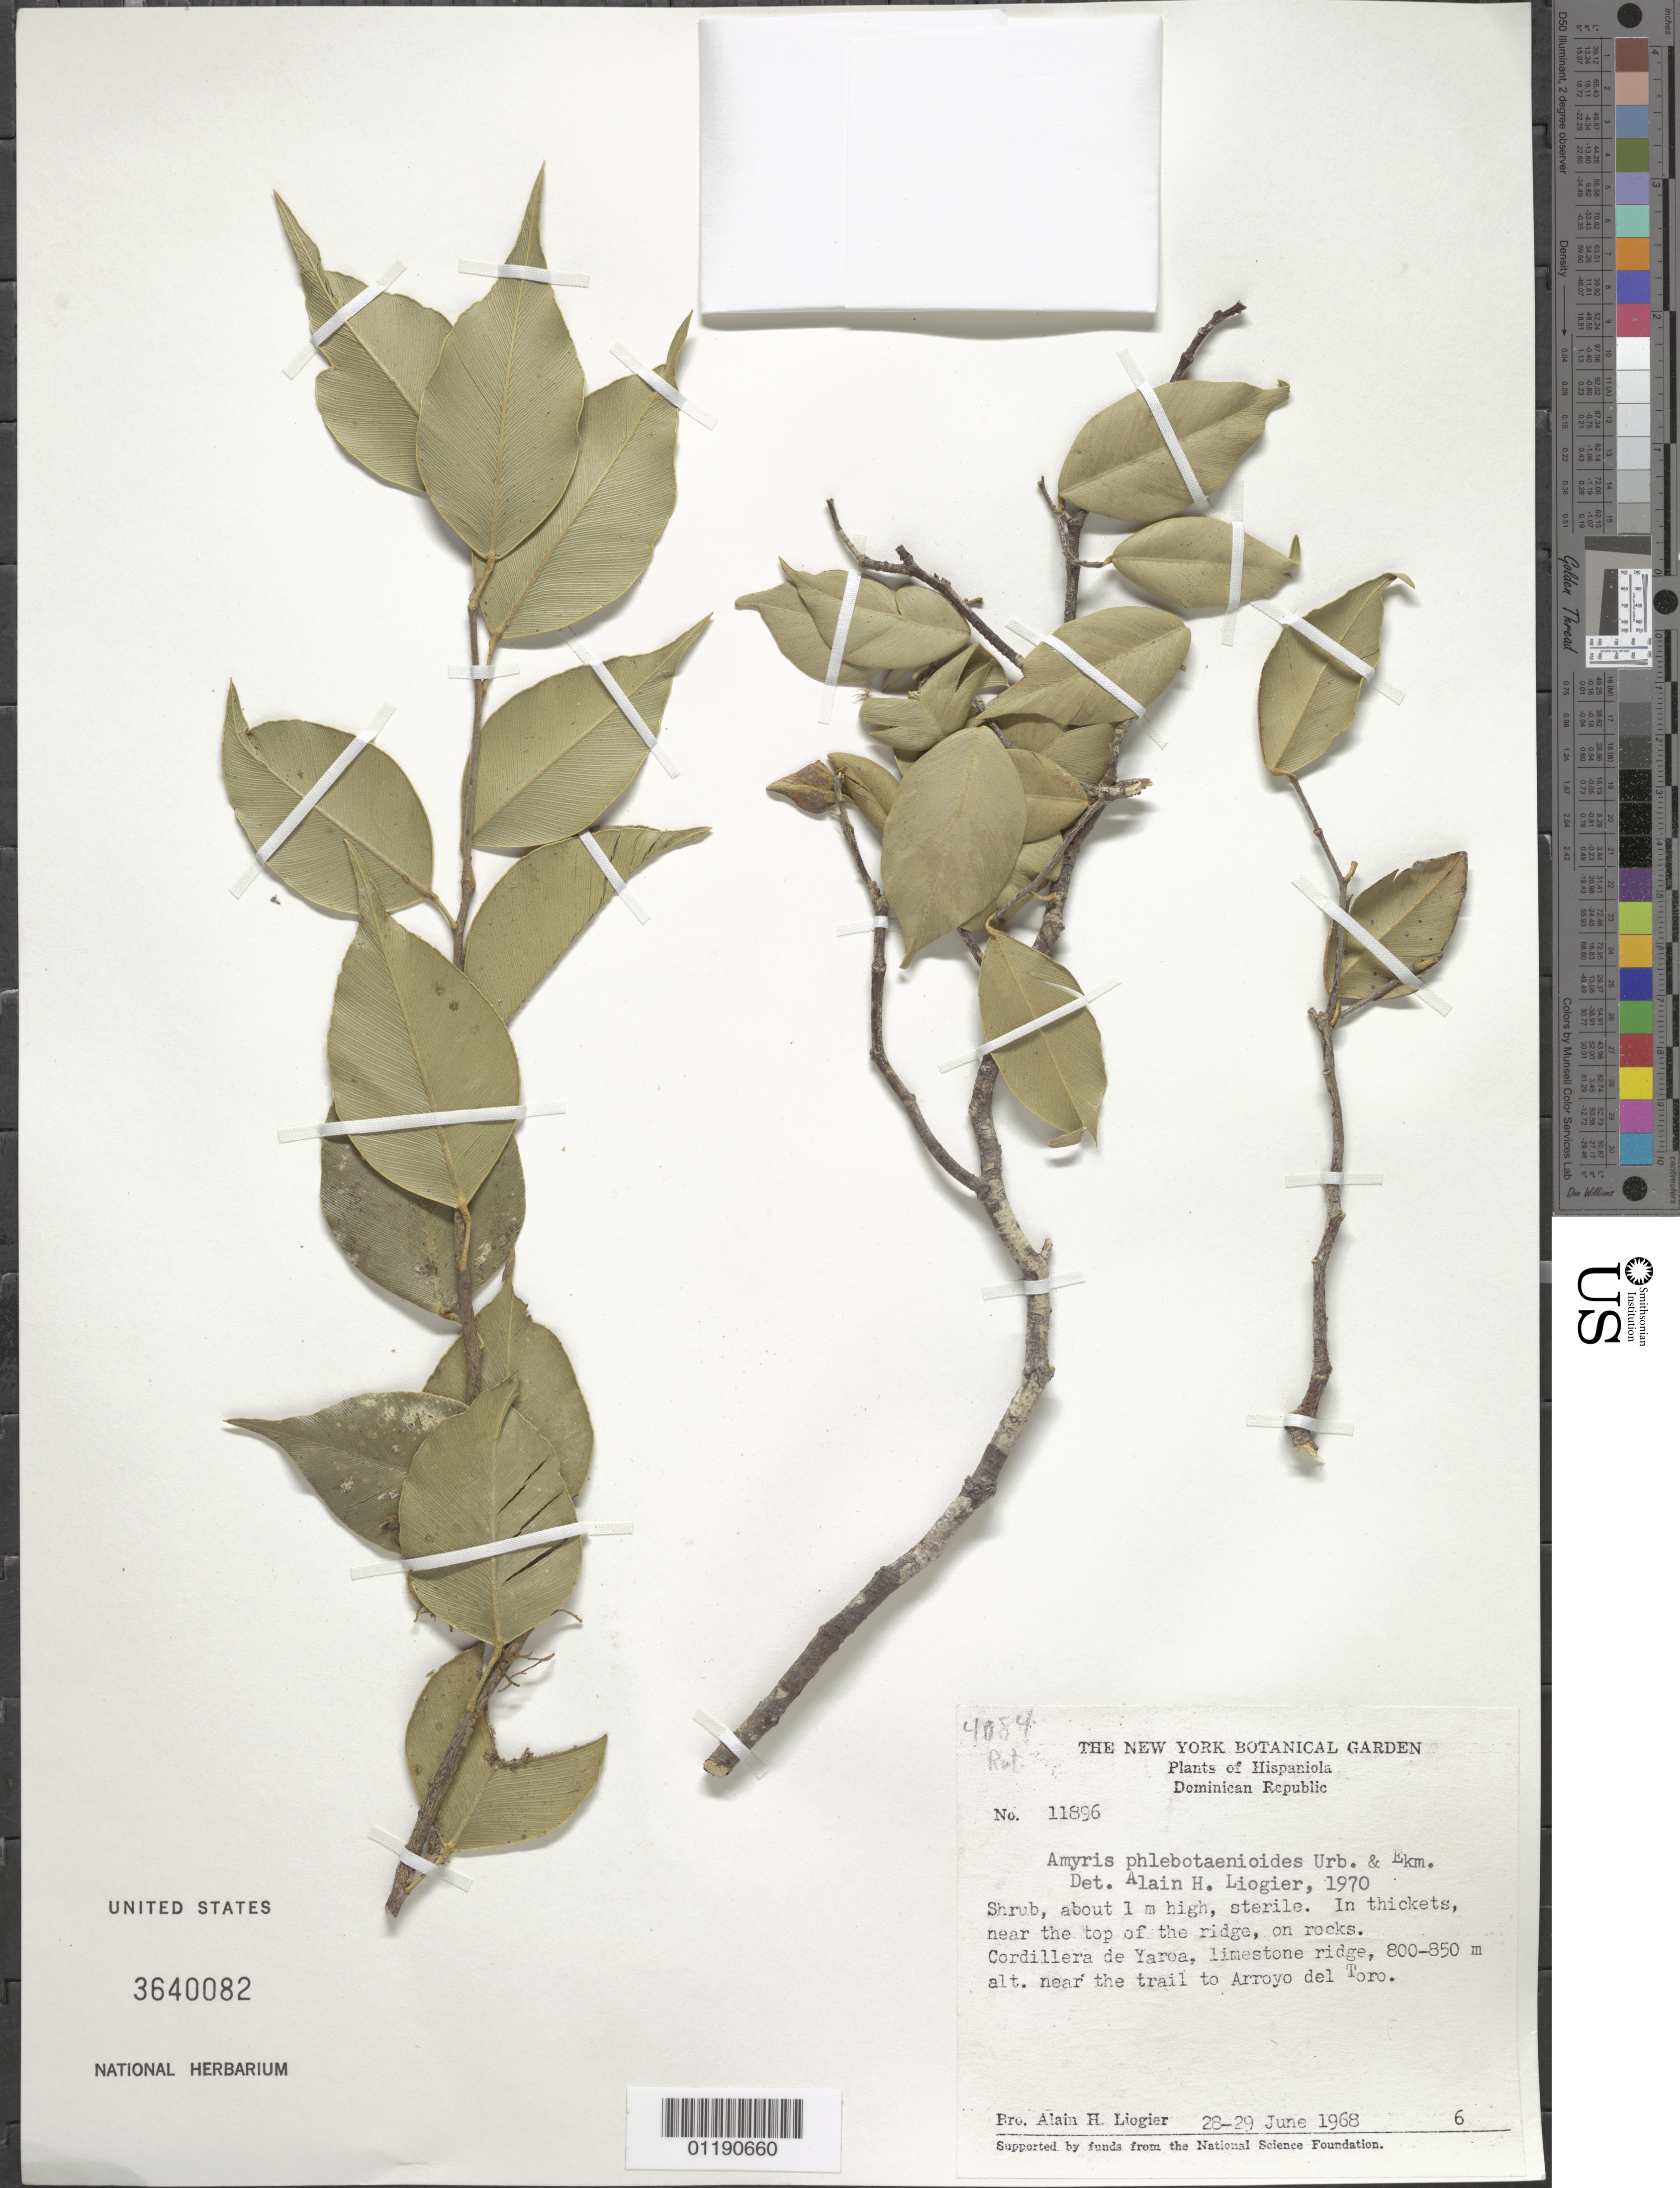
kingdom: Plantae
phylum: Tracheophyta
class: Magnoliopsida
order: Sapindales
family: Rutaceae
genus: Amyris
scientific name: Amyris phlebotaenioides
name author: Urb. & Ekman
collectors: A. H. Liogier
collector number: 11896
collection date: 1968-06-28,1968-06-29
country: Dominican Republic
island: Hispaniola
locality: Cordillera de Yaroa, near the trail to Arroyo del Toro.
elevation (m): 800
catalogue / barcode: US 3640082